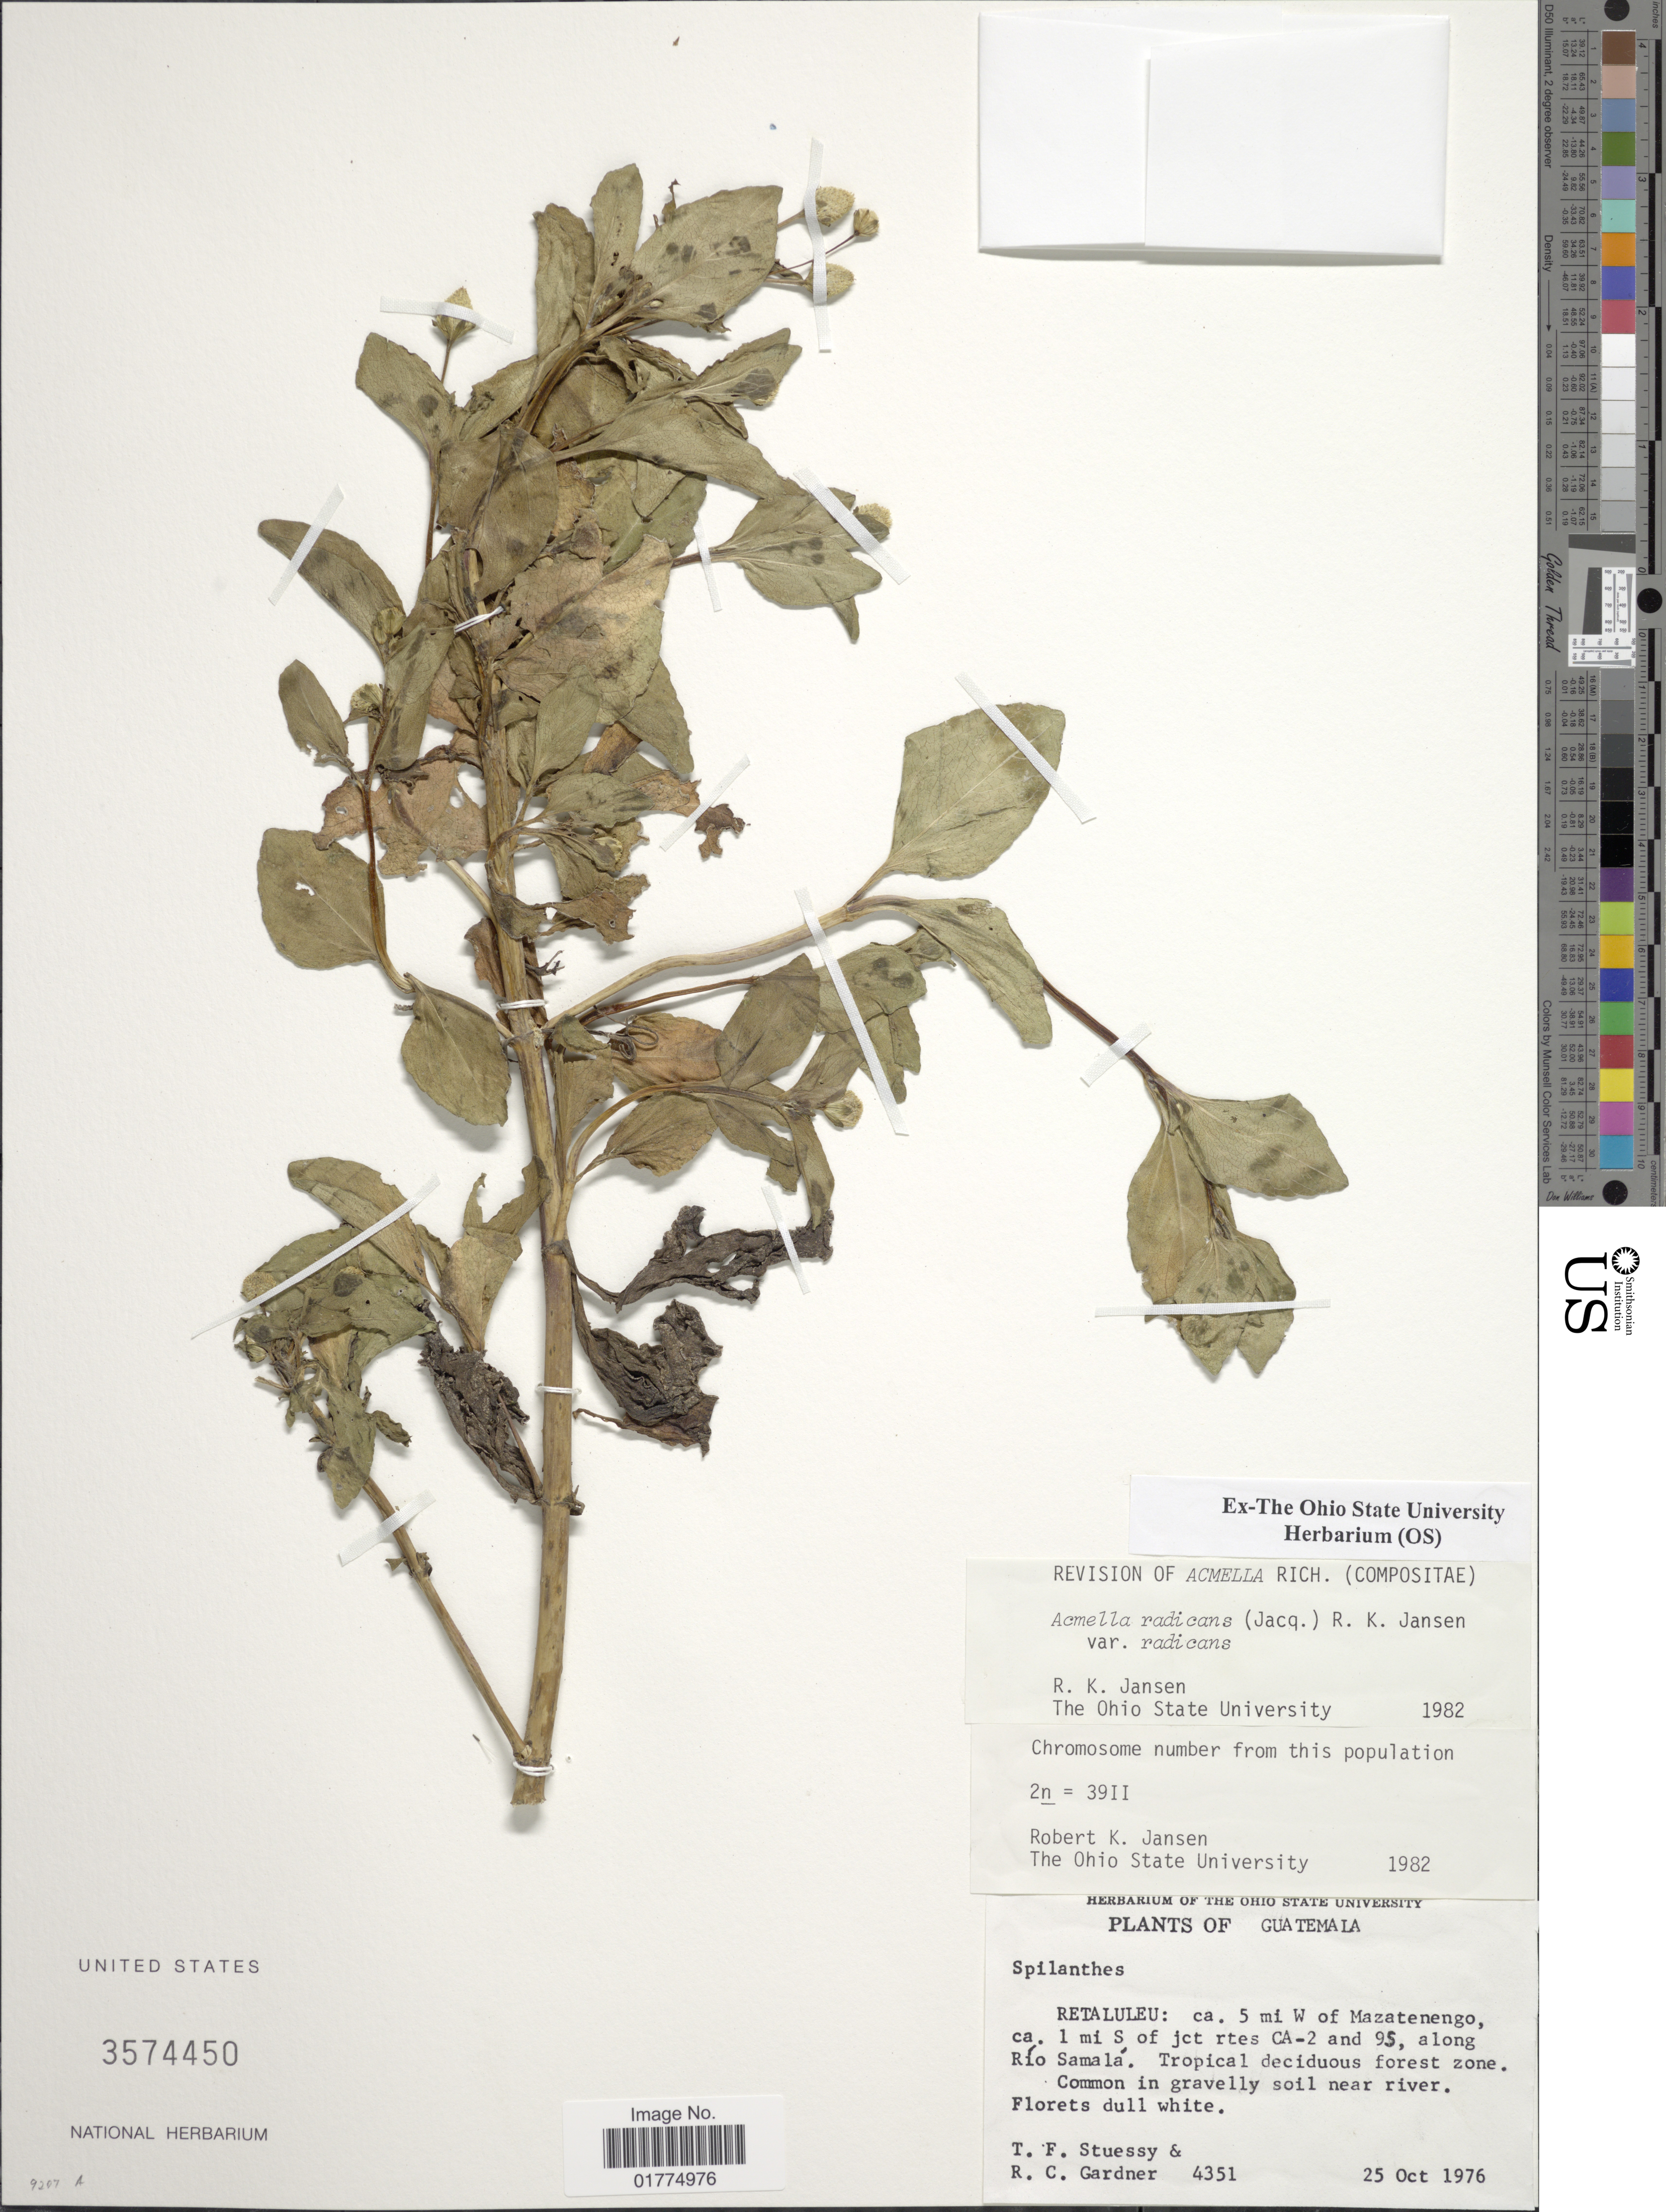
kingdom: Plantae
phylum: Tracheophyta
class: Magnoliopsida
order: Asterales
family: Asteraceae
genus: Acmella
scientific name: Acmella radicans var. radicans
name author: (Jacq.) R.K. Jansen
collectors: T. Stuessy & R. C. Gardner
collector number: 4351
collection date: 1976-10-25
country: Guatemala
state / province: Retalhuleu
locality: Retaluleu: ca. 5 mi W of Mazatenengo, ca. 1 mi S of jct rtes CA-2 and 95, along Río Samalá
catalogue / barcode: US 3574450